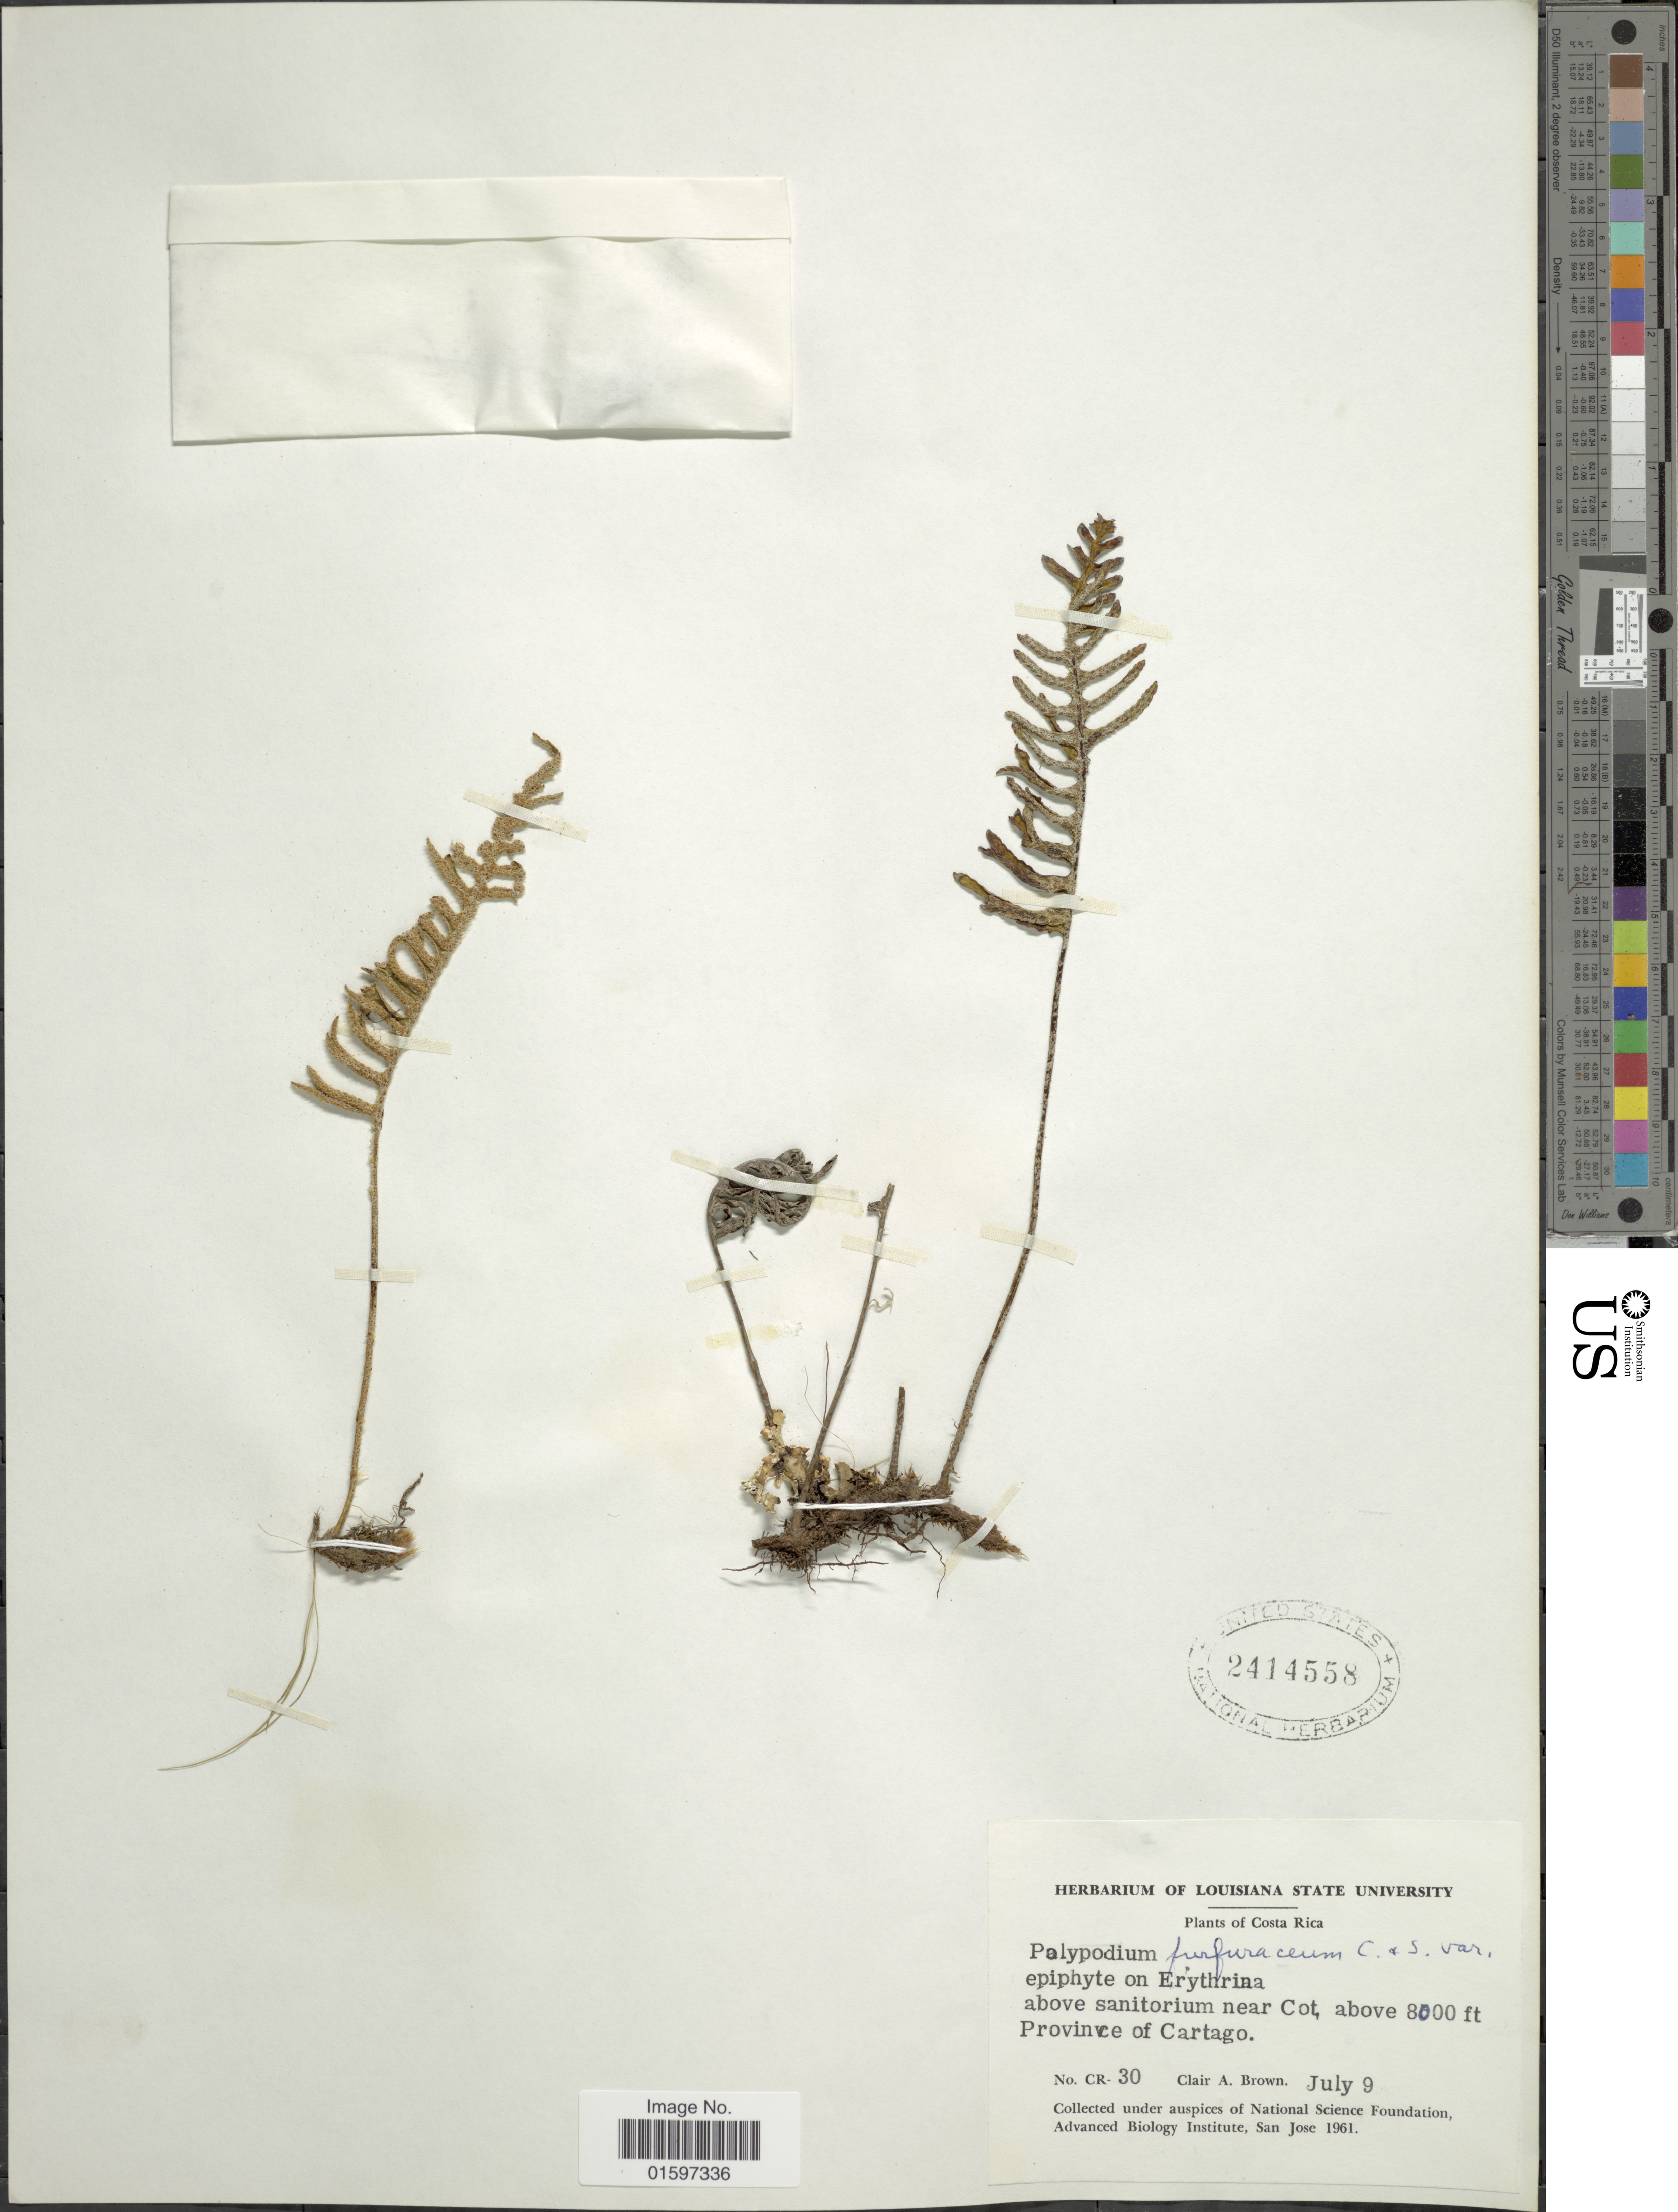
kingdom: Plantae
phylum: Tracheophyta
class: Polypodiopsida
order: Polypodiales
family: Polypodiaceae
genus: Pleopeltis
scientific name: Pleopeltis furfuracea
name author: (Schltdl. & Cham.) A.R. Sm. & Tejero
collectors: C. A. Brown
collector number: CR-30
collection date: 1961-07-09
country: Costa Rica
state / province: Cartago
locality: Costa Rica, above sanitorium near Cot, Province of Cartago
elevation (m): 2438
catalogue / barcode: US 2414558